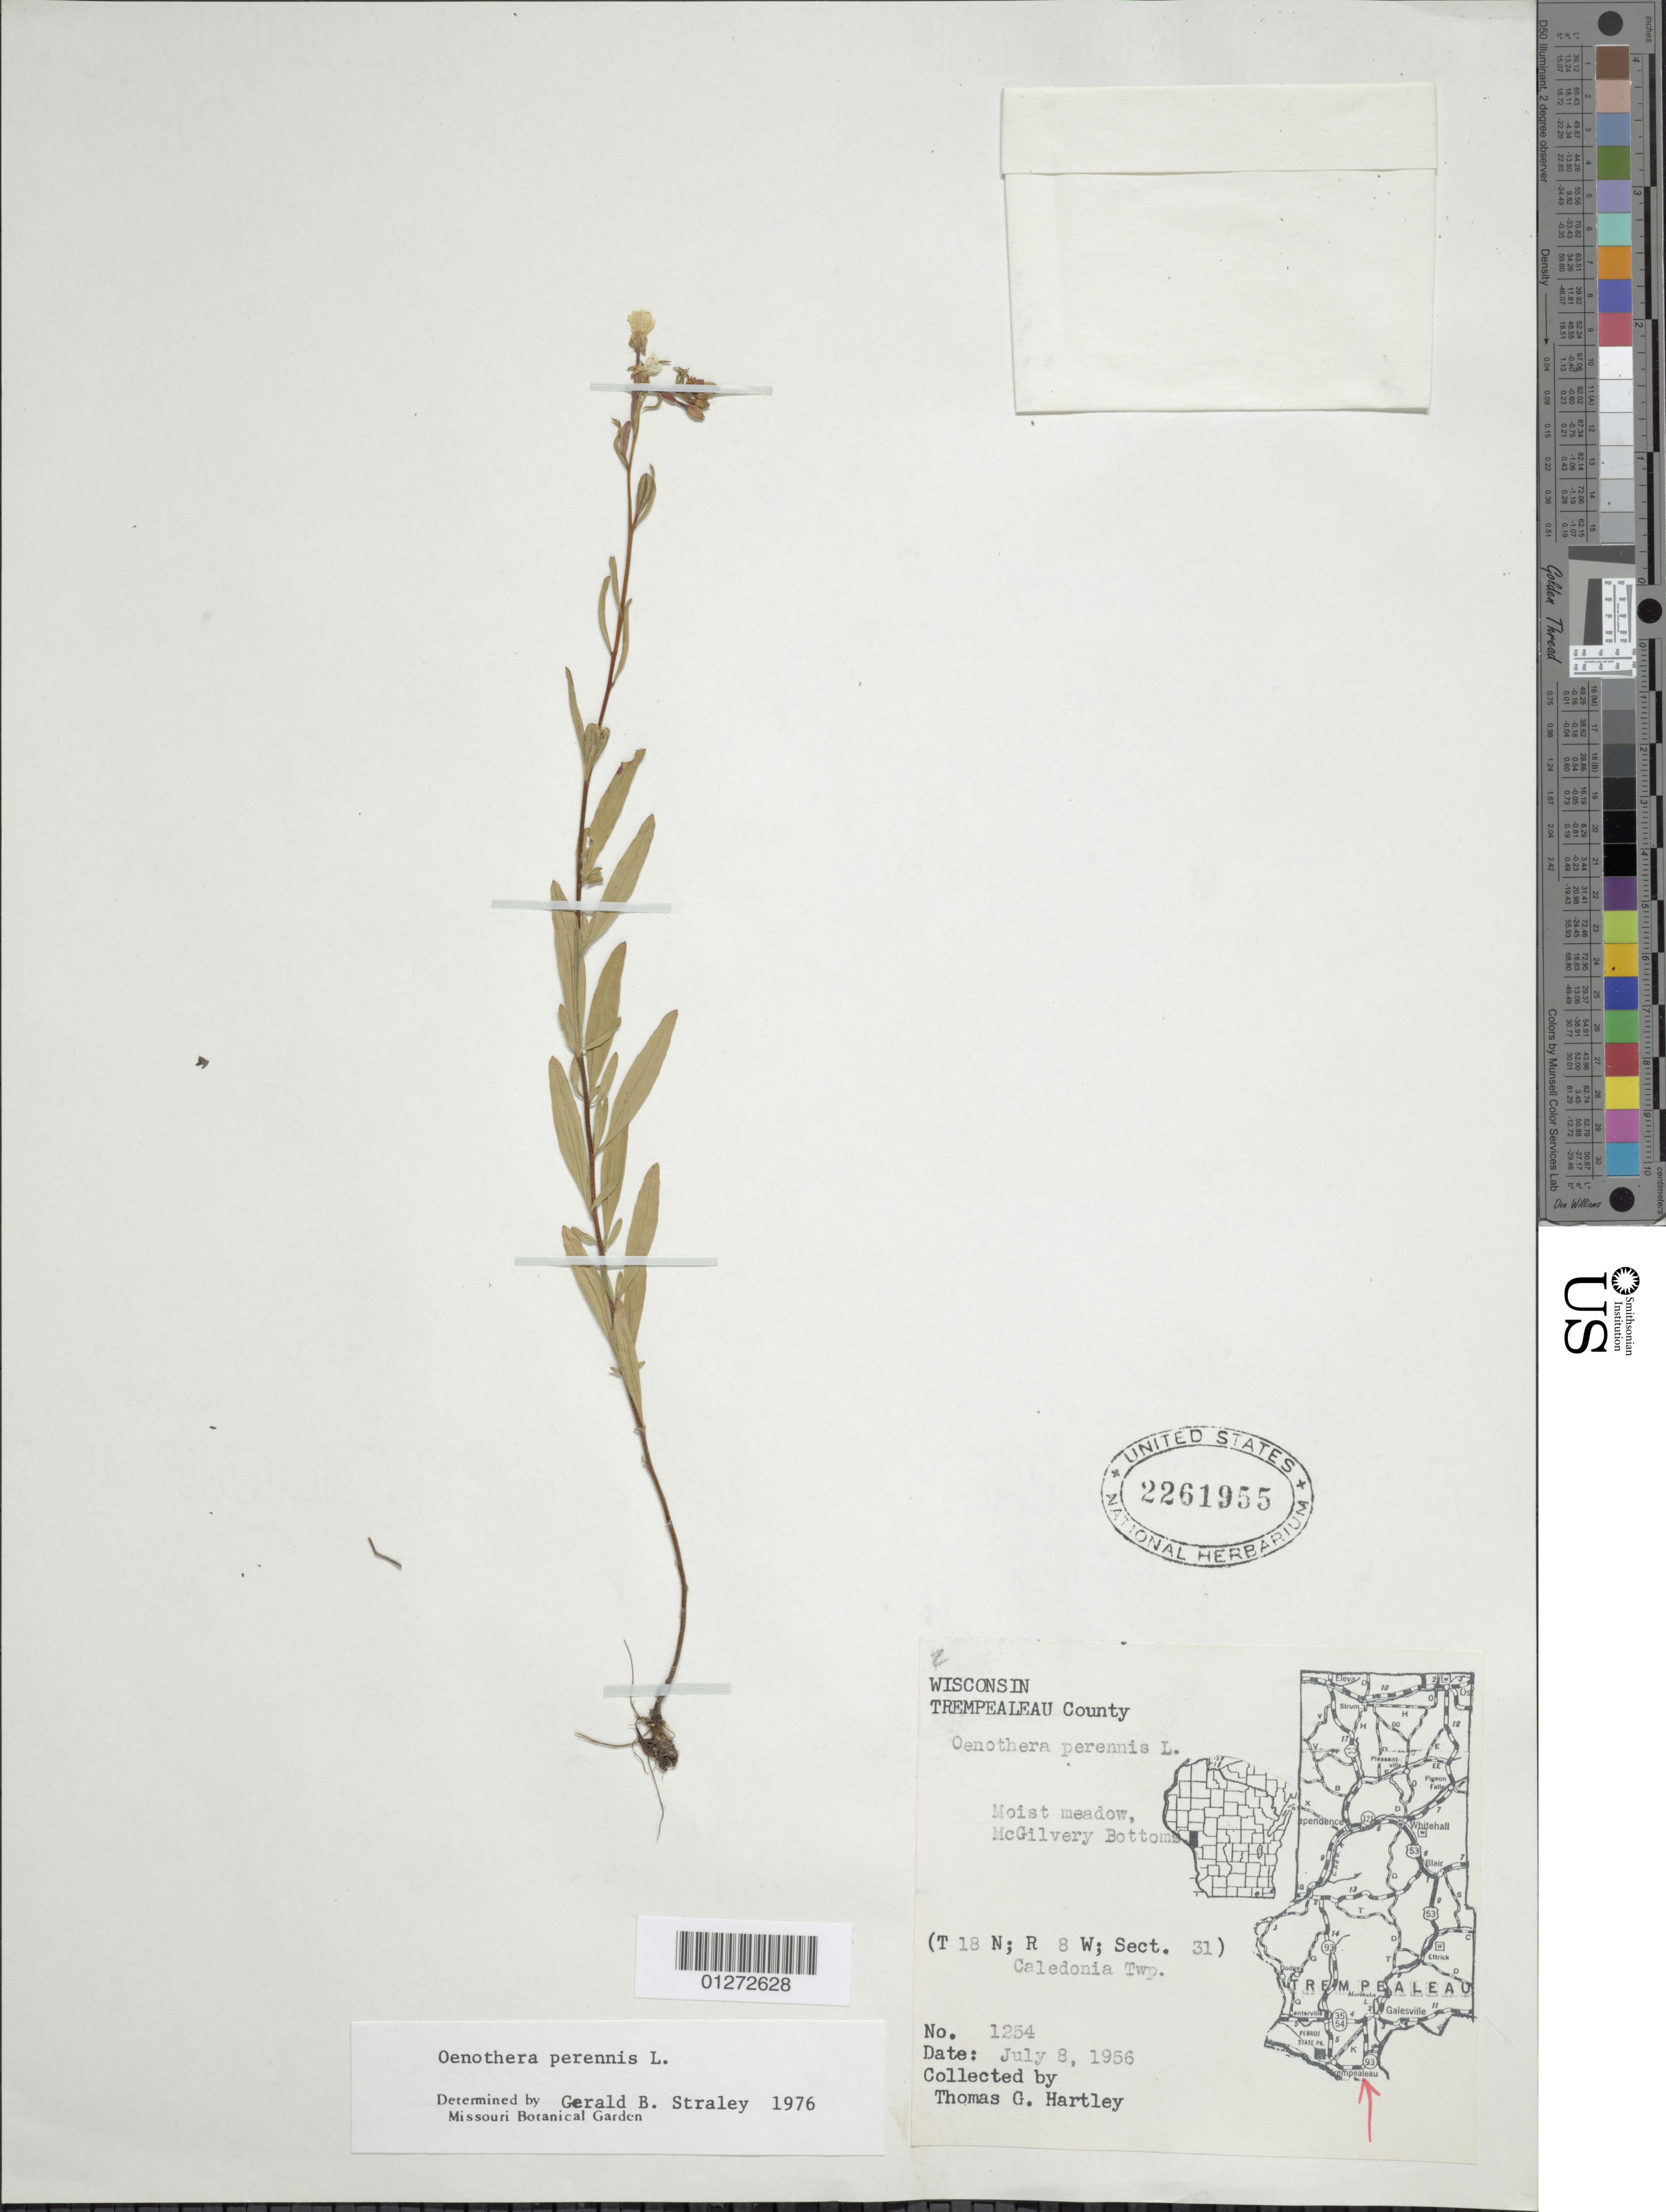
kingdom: Plantae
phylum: Tracheophyta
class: Magnoliopsida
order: Myrtales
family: Onagraceae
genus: Oenothera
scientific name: Oenothera perennis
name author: L.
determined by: Straley, G. B.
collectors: T. G. Hartley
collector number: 1254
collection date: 1956-07-08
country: United States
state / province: Wisconsin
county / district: Trempealeau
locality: McGilvery Bottoms.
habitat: Moist meadow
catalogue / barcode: US 2261955